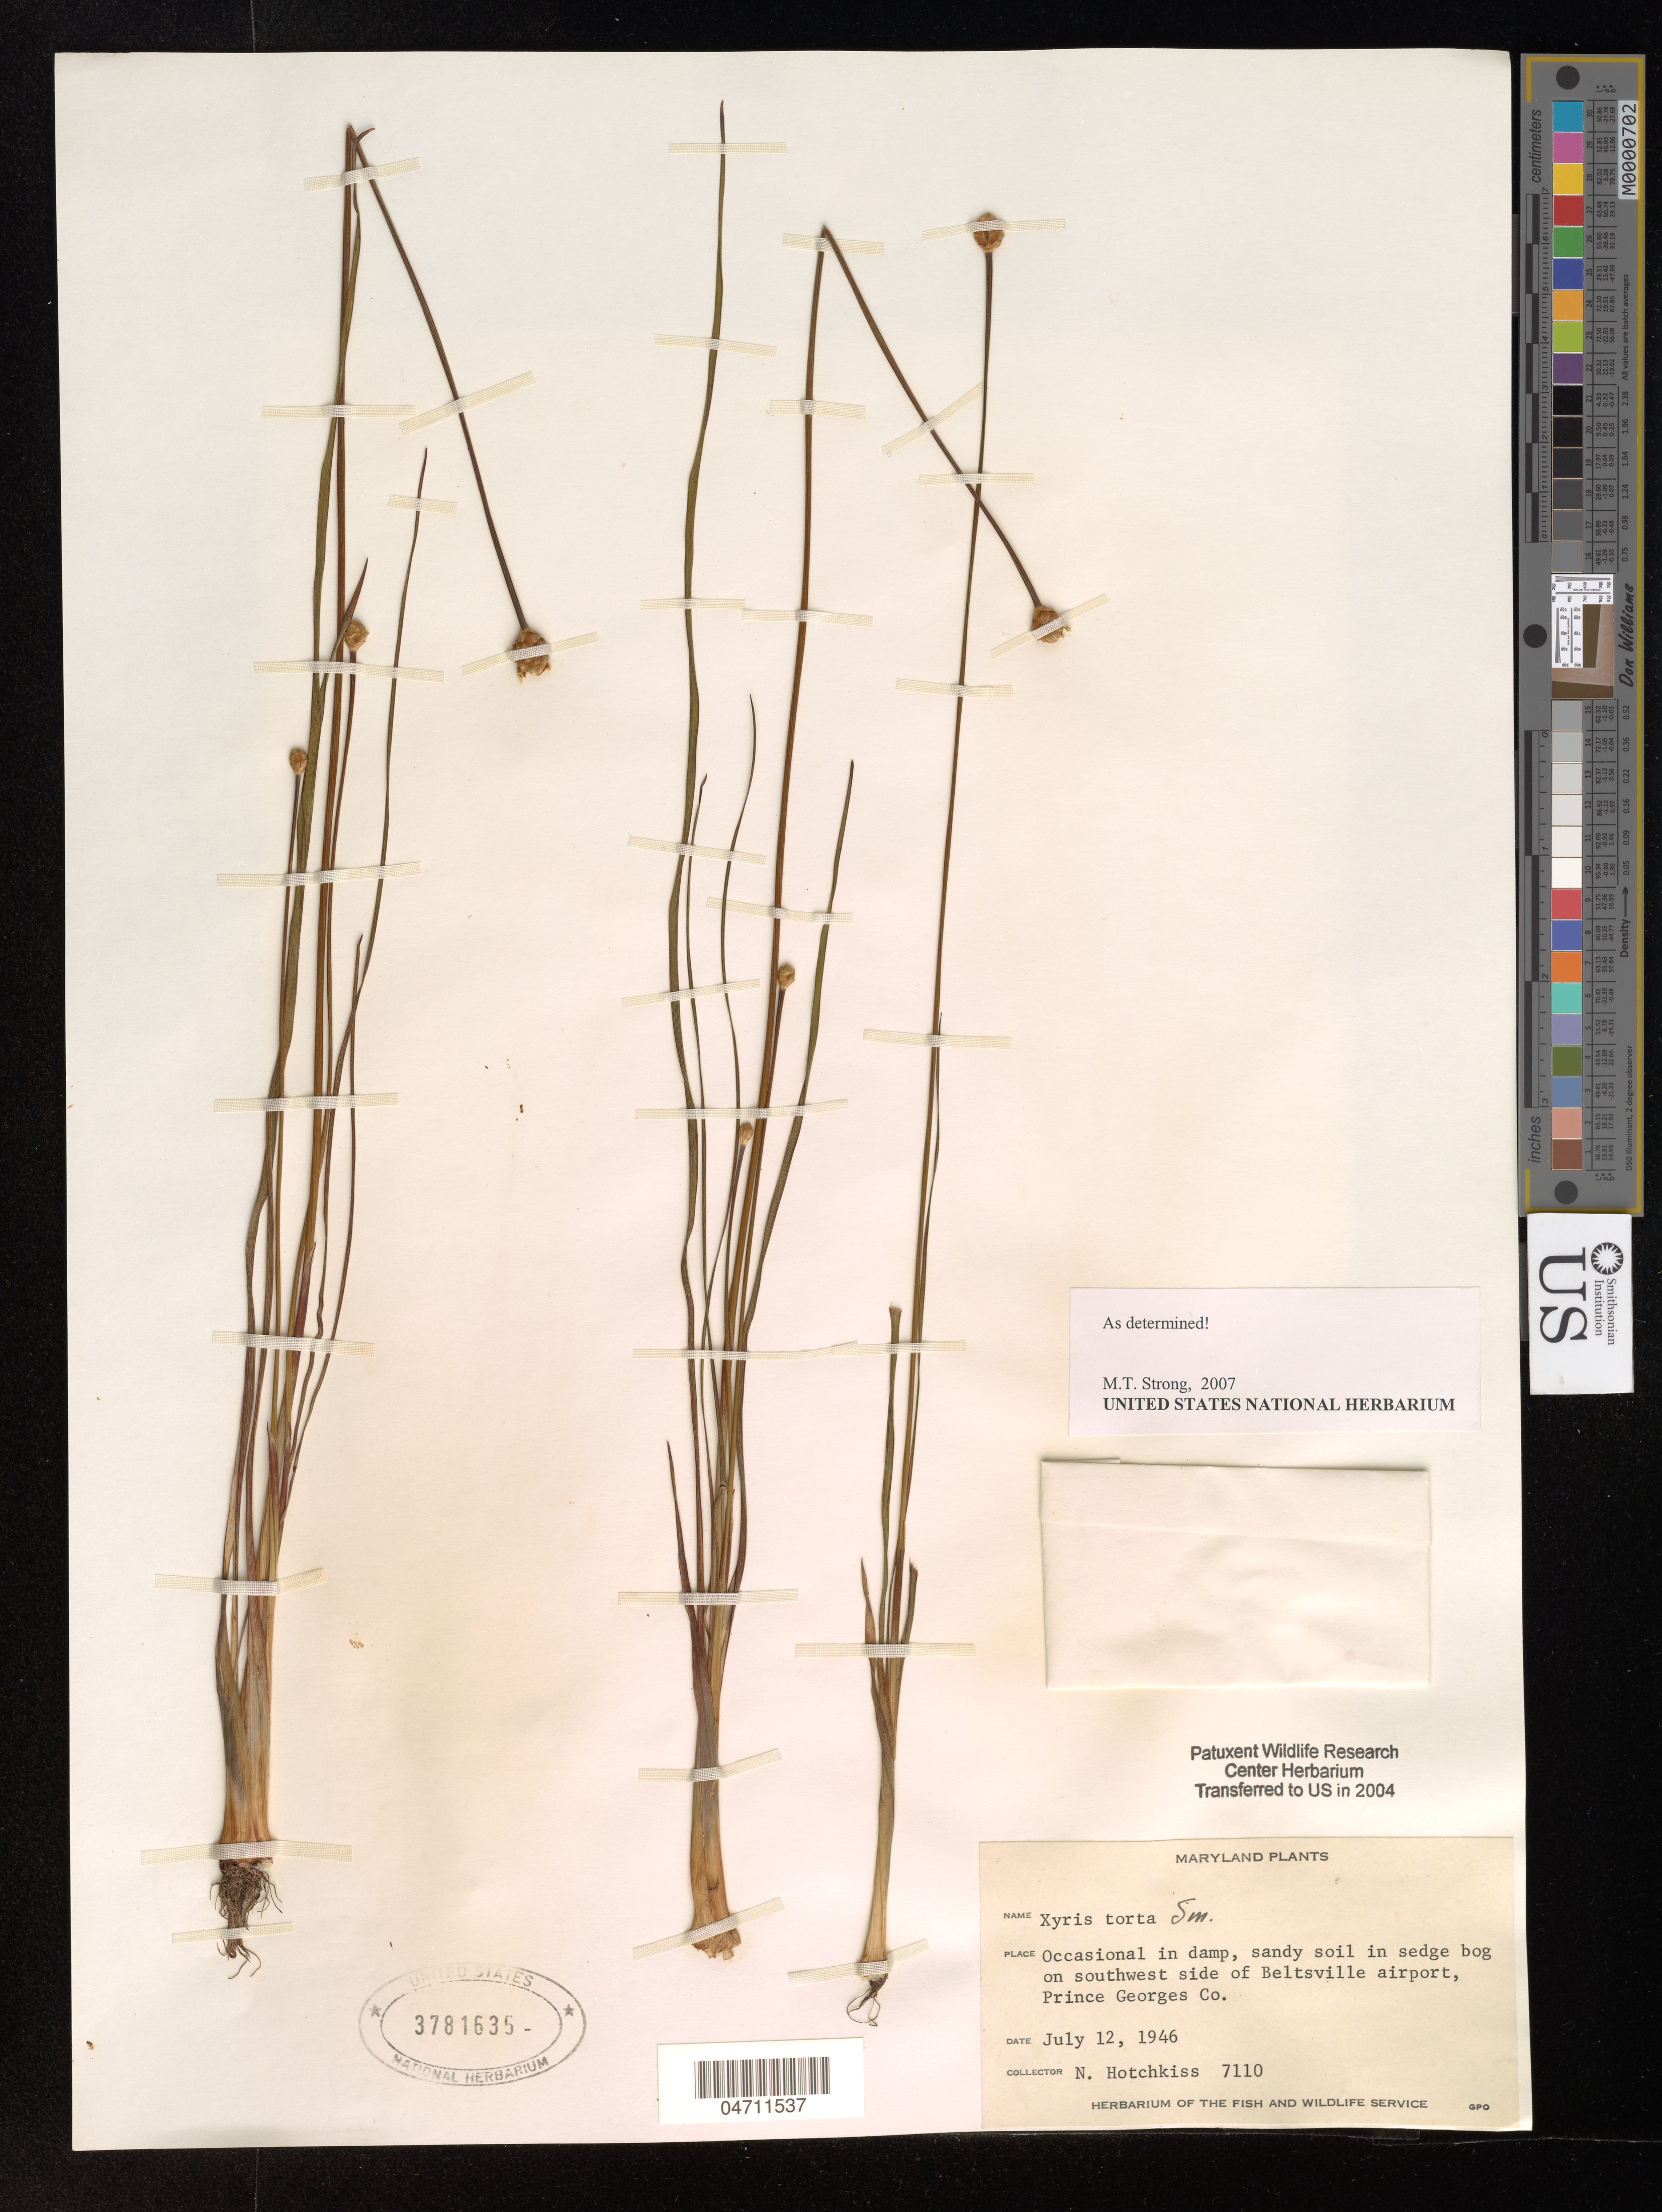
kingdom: Plantae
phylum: Tracheophyta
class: Liliopsida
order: Poales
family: Xyridaceae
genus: Xyris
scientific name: Xyris torta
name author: Sm.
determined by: Strong, Mark T., (BOT), Smithsonian Institution - National Museum of Natural History (UNITED STATES)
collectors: N. Hotchkiss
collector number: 7110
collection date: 1946-07-12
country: United States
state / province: Maryland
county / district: Prince George's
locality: S.W. of Beltsville Airport.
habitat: In damp, sandy soil in sedge bog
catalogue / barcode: US 3781635